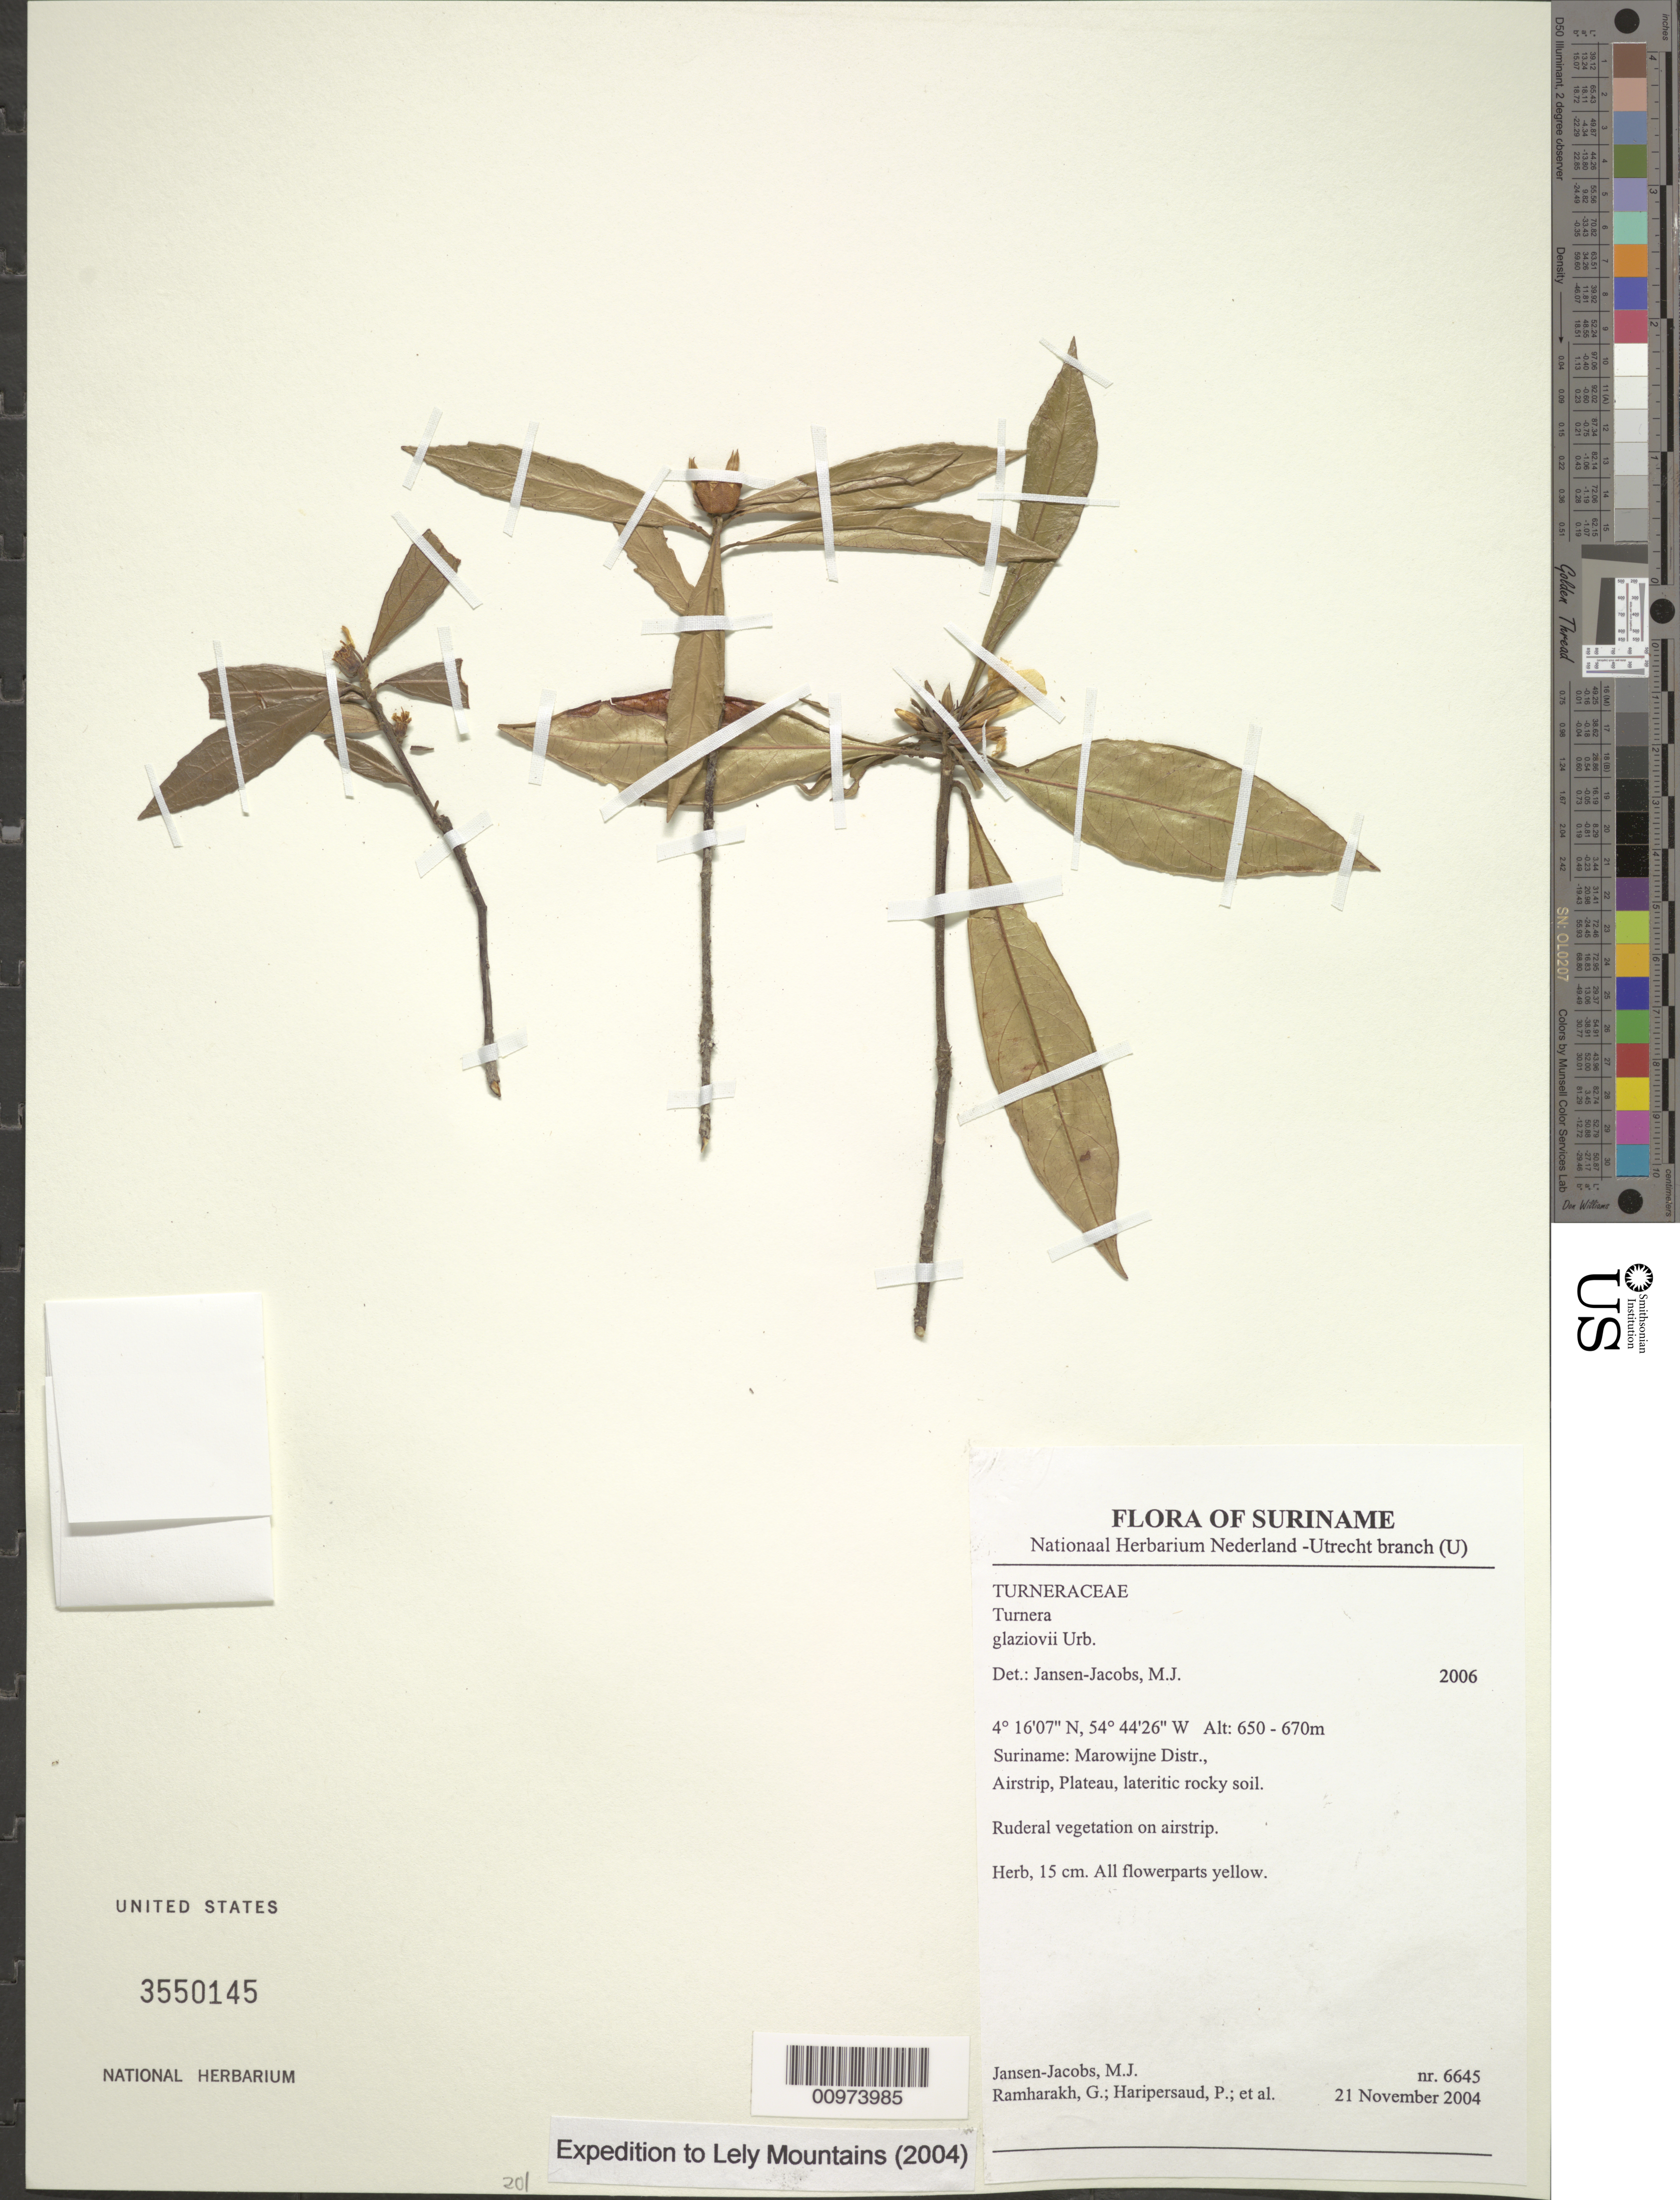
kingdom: Plantae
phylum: Tracheophyta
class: Magnoliopsida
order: Malpighiales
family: Turneraceae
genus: Turnera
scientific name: Turnera glaziovii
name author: Urb.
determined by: Jansen-Jacobs, M. J., (U), Nationaal Herbarium Nederland, Utrecht University branch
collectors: M. J. Jansen-Jacobs et al.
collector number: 6645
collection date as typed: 21-Nov-04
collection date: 2004-11-21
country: Suriname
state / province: Marowijne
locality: Marowijne Distr., Airstrip, Plateau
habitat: Lateritic rocky soil. Ruderal vegetation on airstrip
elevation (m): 650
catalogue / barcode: US 3550145